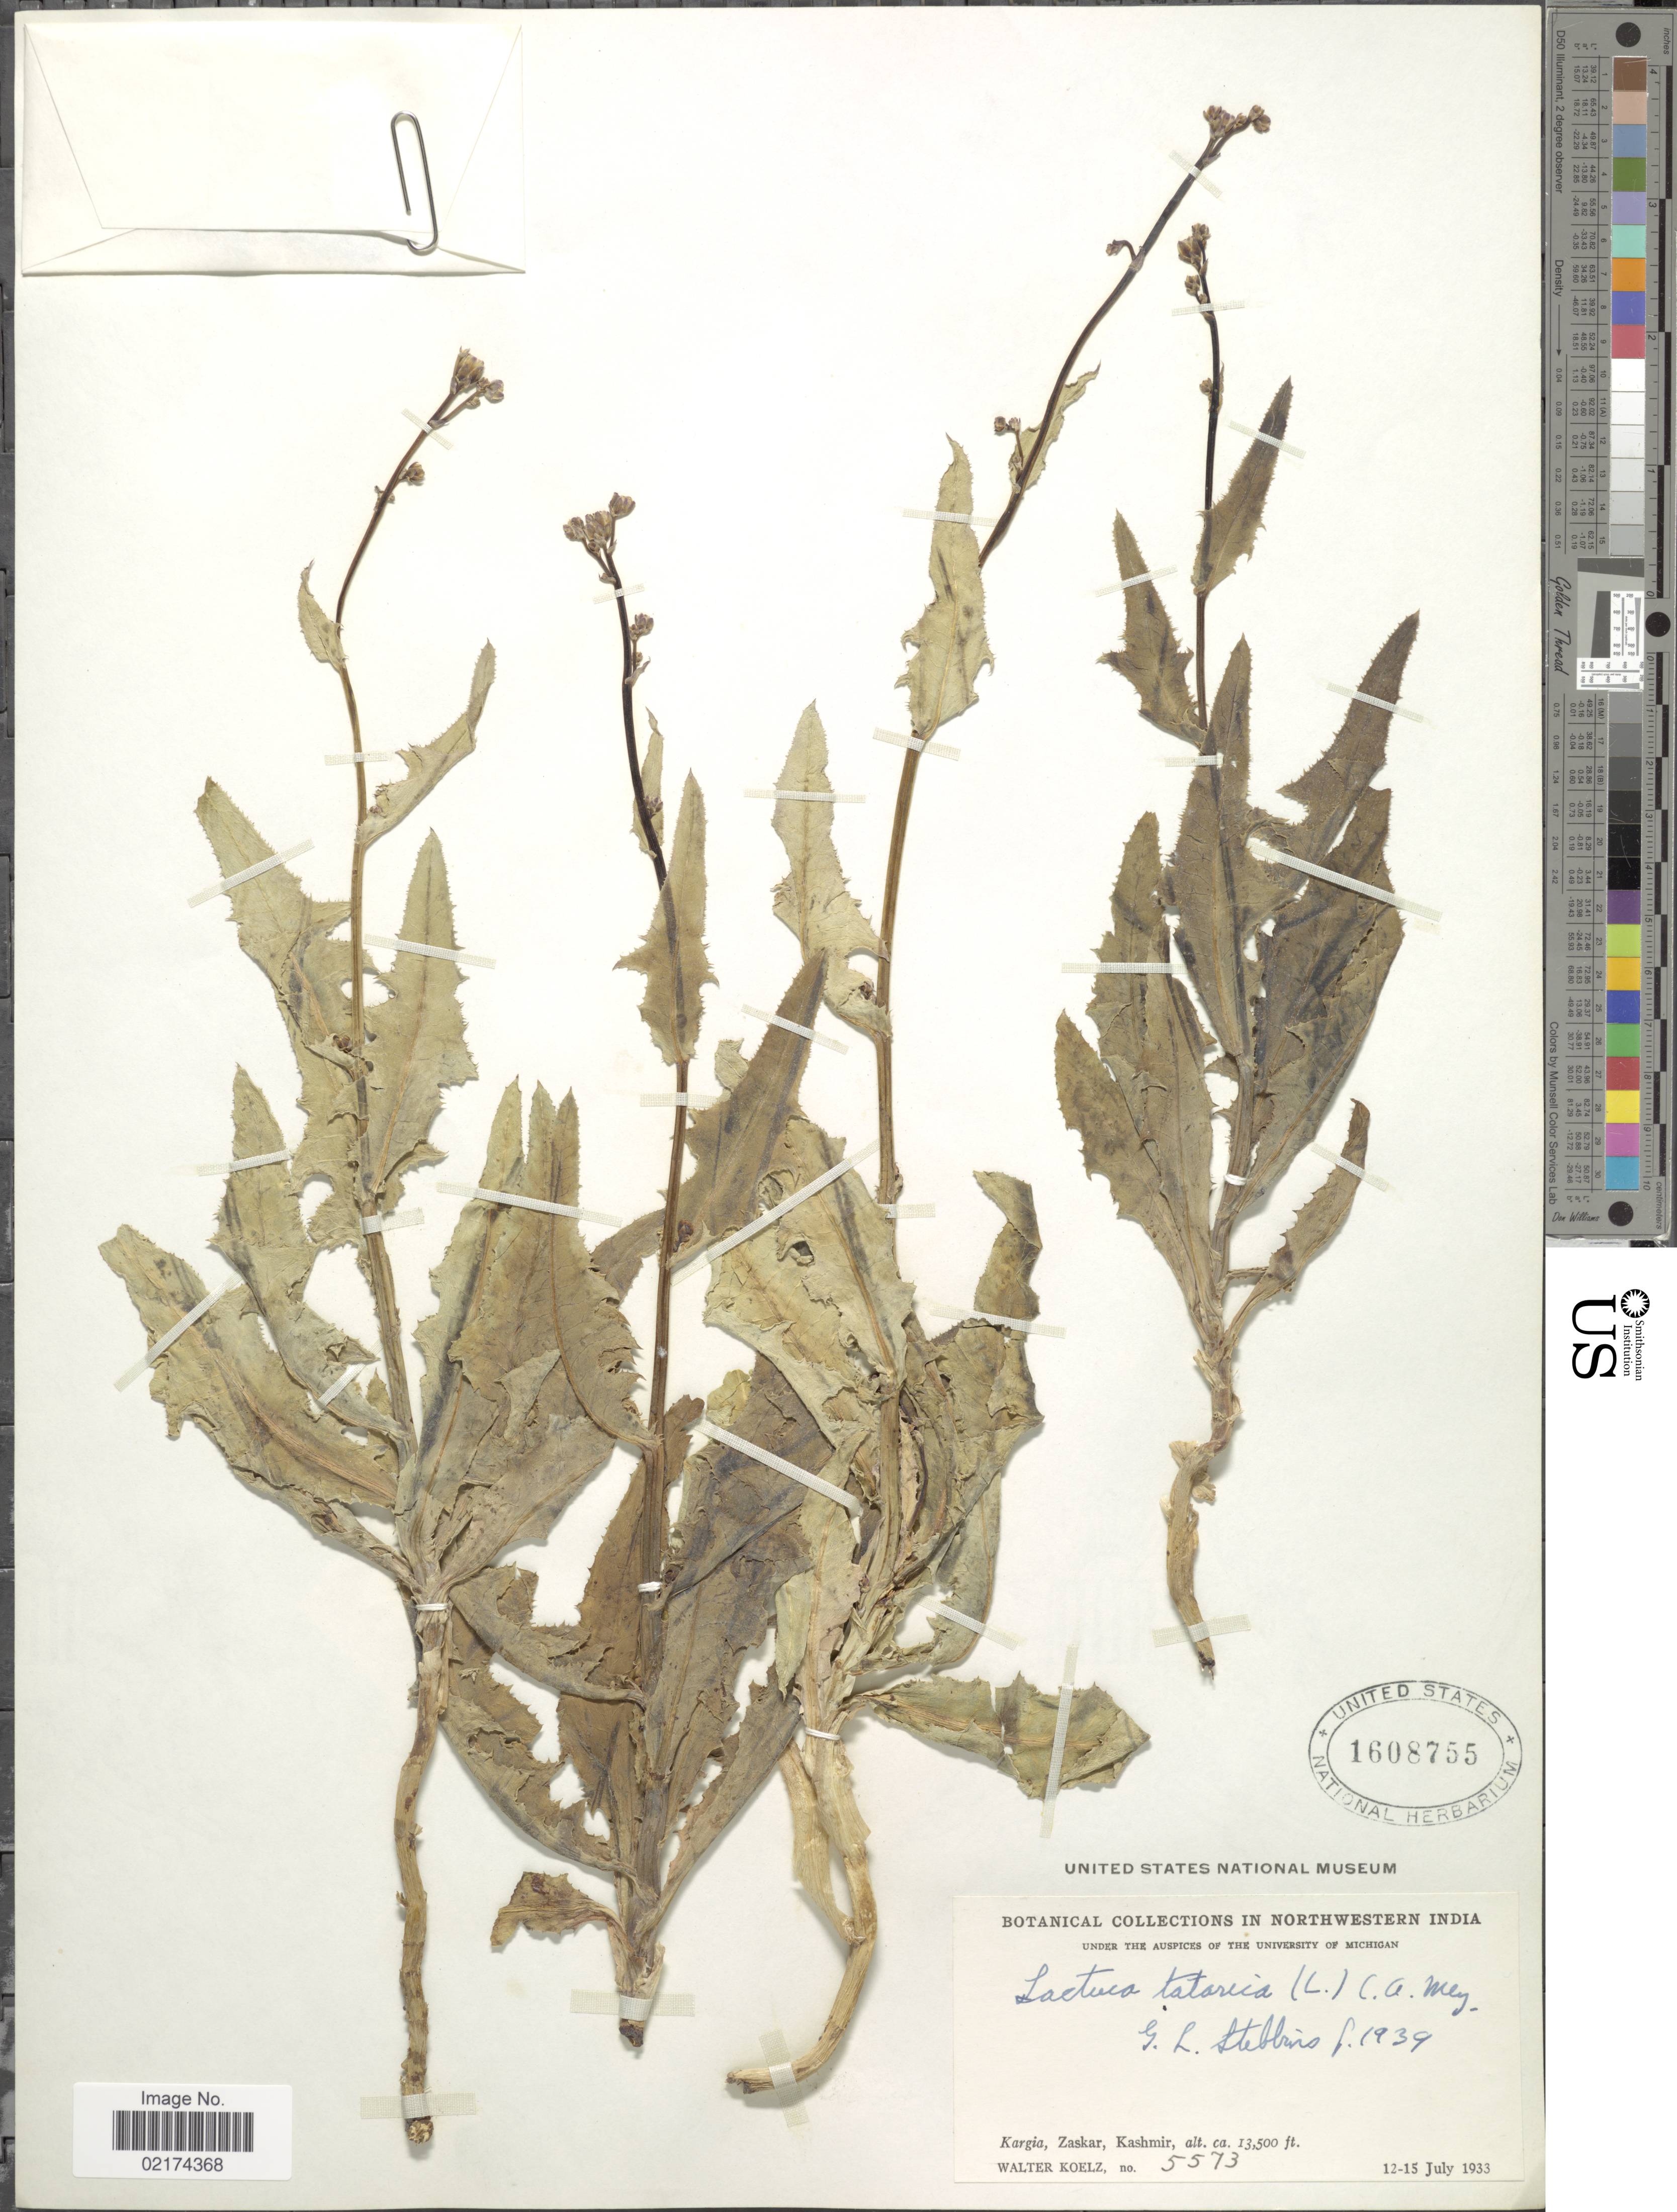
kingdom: Plantae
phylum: Tracheophyta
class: Magnoliopsida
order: Asterales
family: Asteraceae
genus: Lactuca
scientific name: Lactuca tatarica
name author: (L.) C.A. Mey.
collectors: W. N. Koelz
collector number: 5573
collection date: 1933-07-12/1933-07-15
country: India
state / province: Jammu and Kashmir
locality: Northwestern India, Kargia, Zaskar, Kashmir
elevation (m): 4115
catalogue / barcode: US 1608755